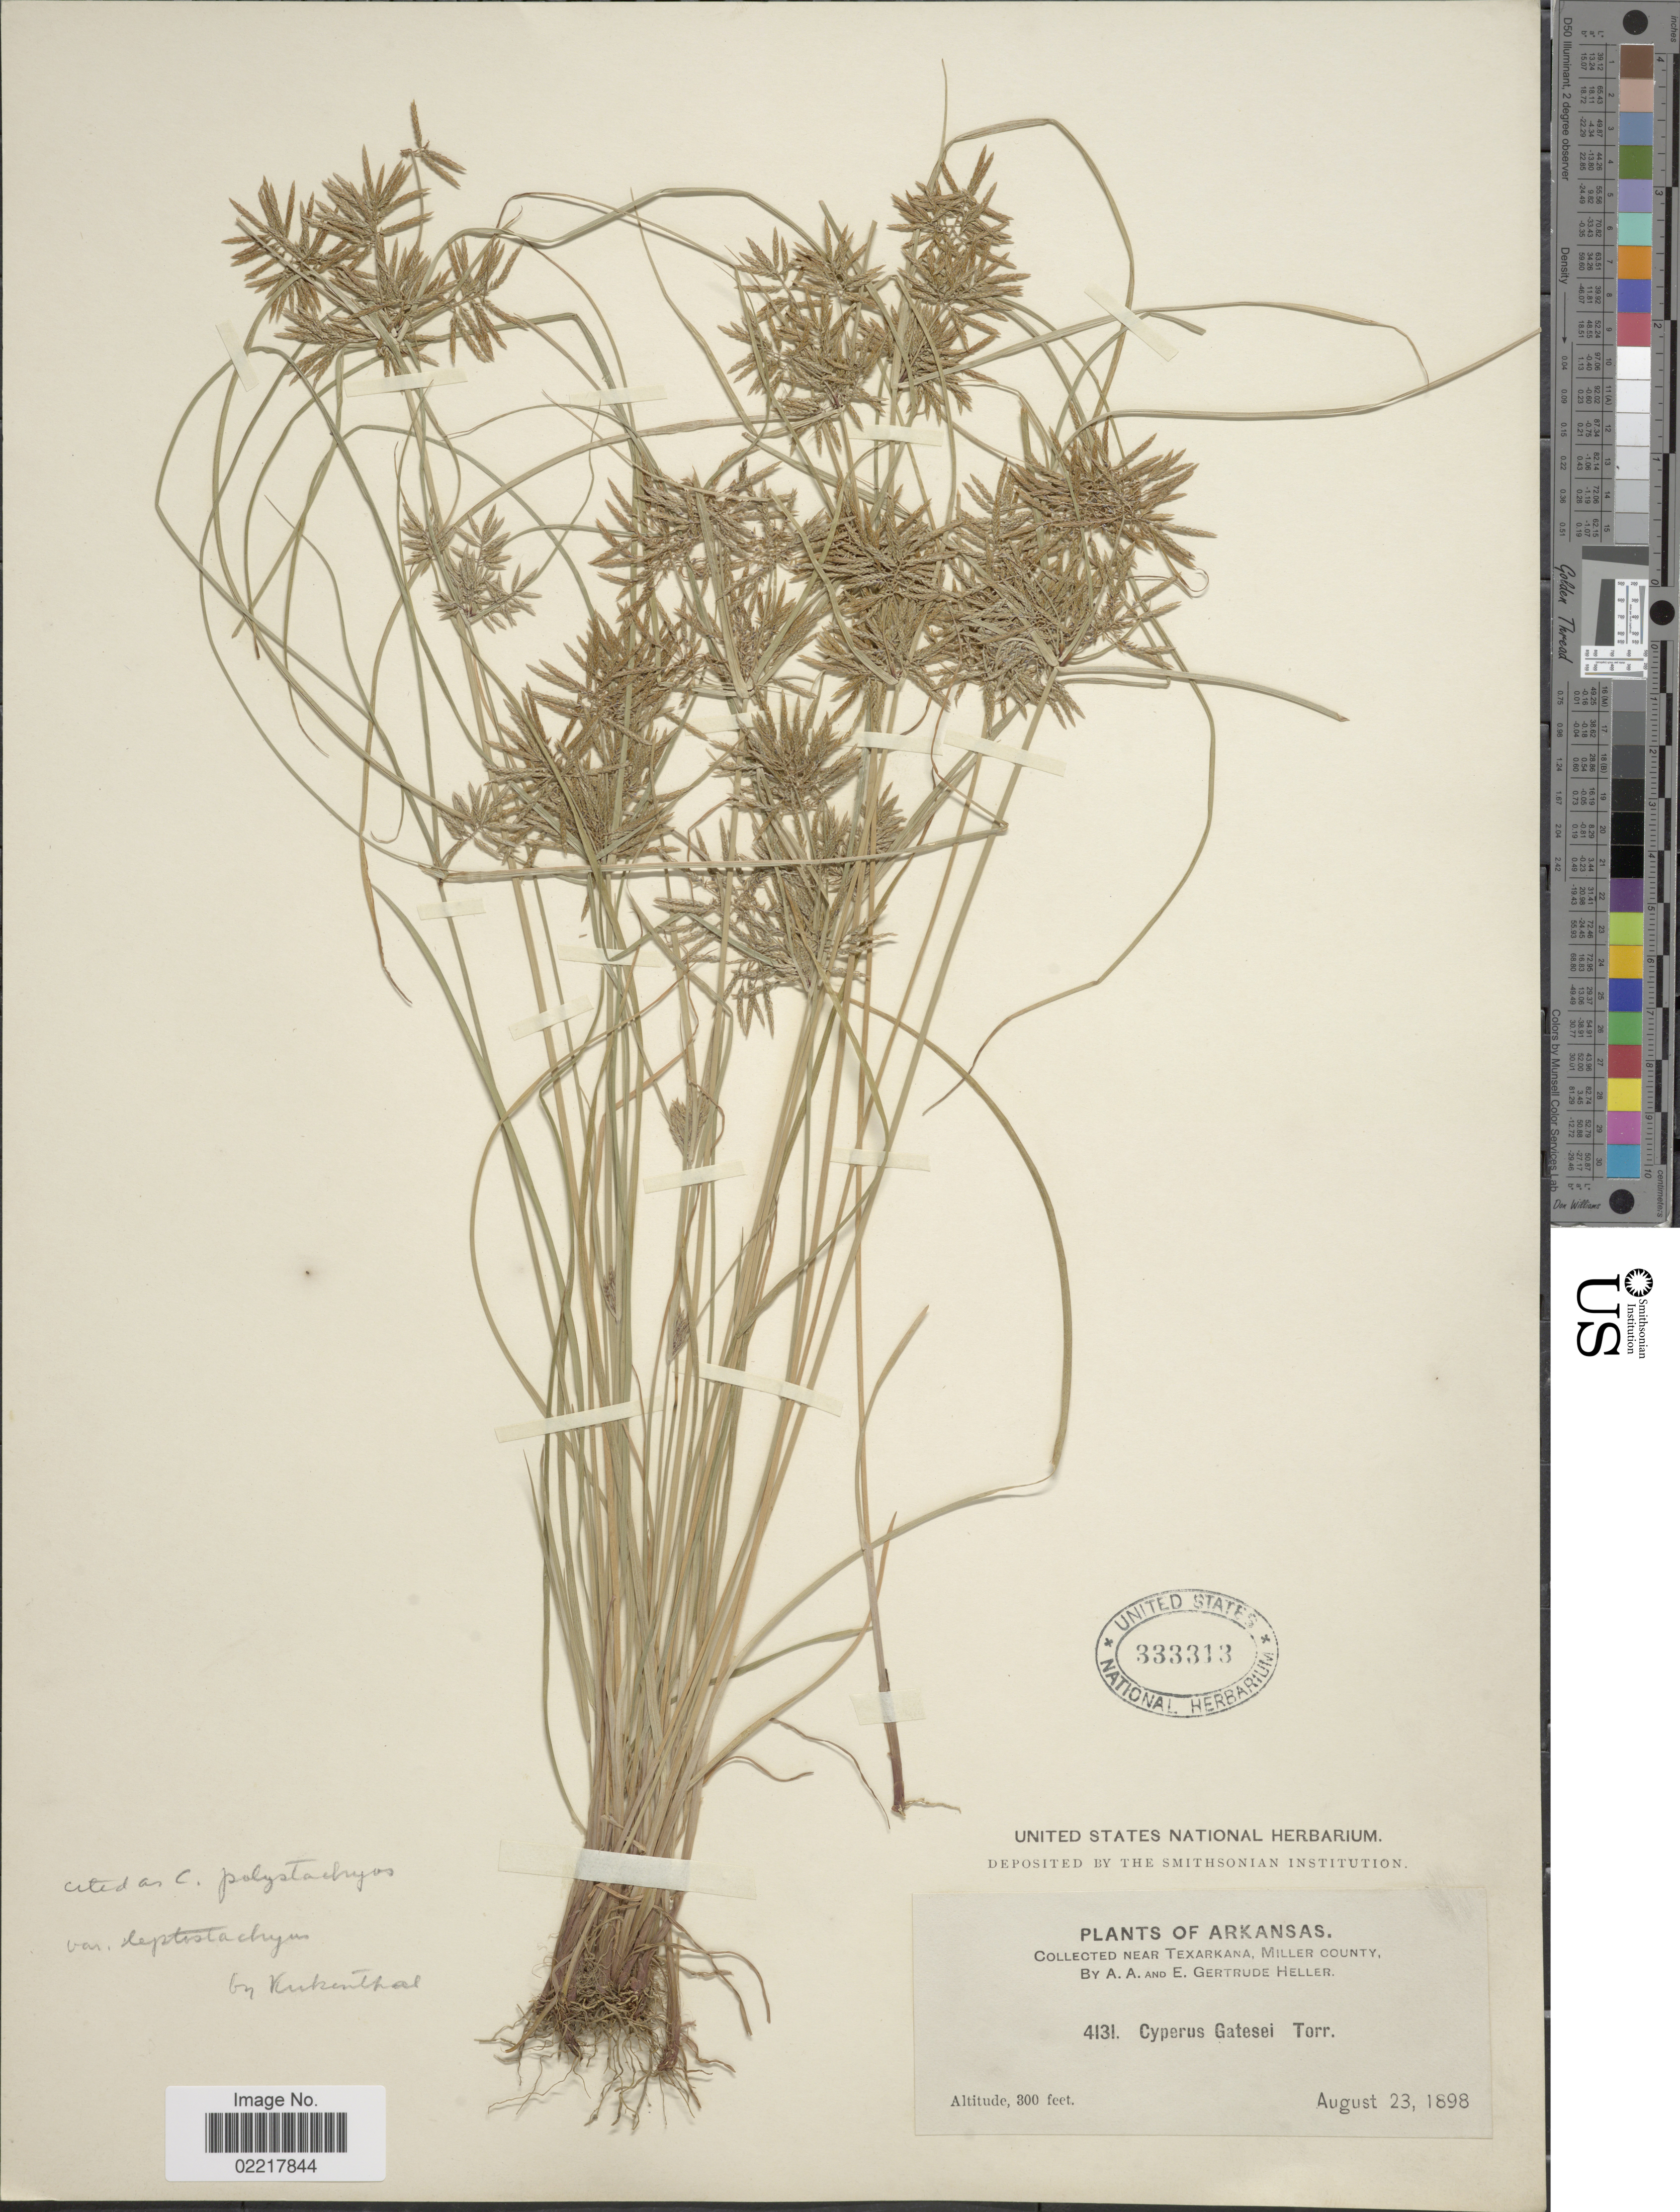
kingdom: Plantae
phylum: Tracheophyta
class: Liliopsida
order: Poales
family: Cyperaceae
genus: Cyperus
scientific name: Cyperus polystachyos var. texensis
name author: (Torr.) Fernald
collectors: A. A. Heller & E. G. Heller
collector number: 4131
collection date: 1898-08-23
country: United States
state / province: Arkansas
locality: Near Texarkana, Miller County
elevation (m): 91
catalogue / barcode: US 333313